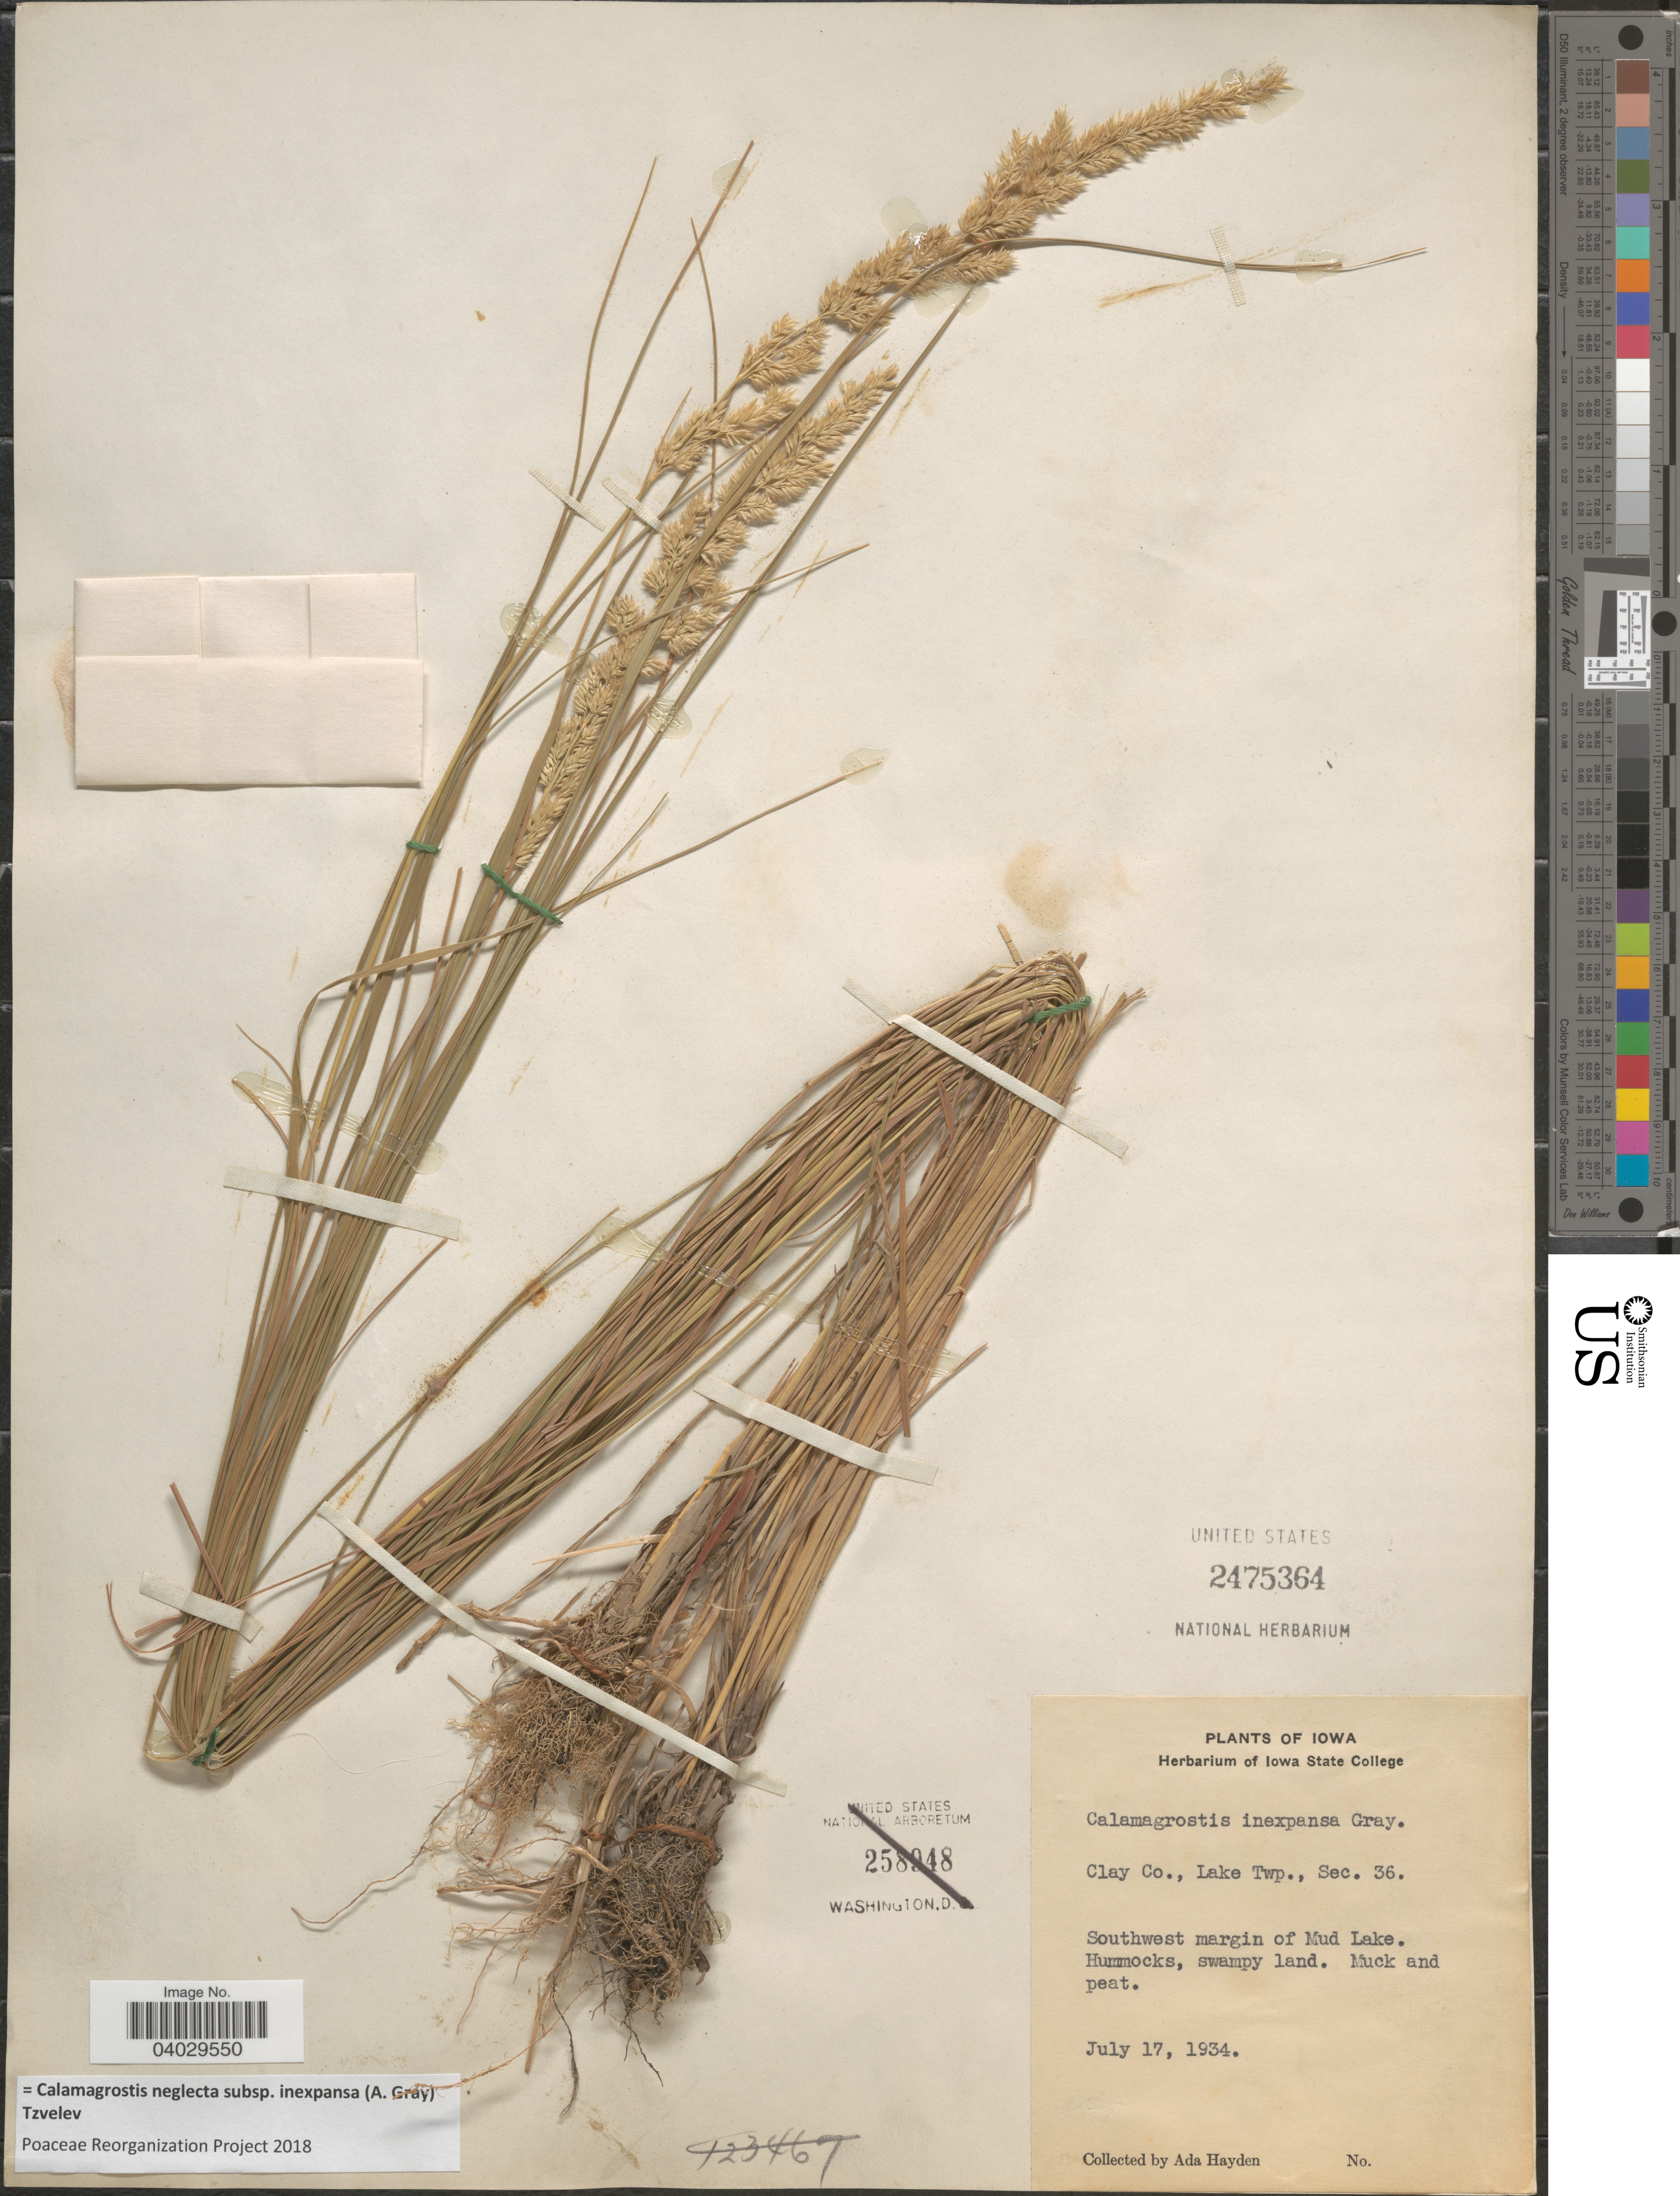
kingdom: Plantae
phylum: Tracheophyta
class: Liliopsida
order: Poales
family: Poaceae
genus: Calamagrostis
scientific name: Calamagrostis neglecta subsp. inexpansa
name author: (A. Gray) Tzvelev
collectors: Ada Hayden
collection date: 1934-07-17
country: United States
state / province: Iowa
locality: Clay Co., Lake Twp., Sec. 36. Southwest margin of Mud Lake.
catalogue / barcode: US 2475364